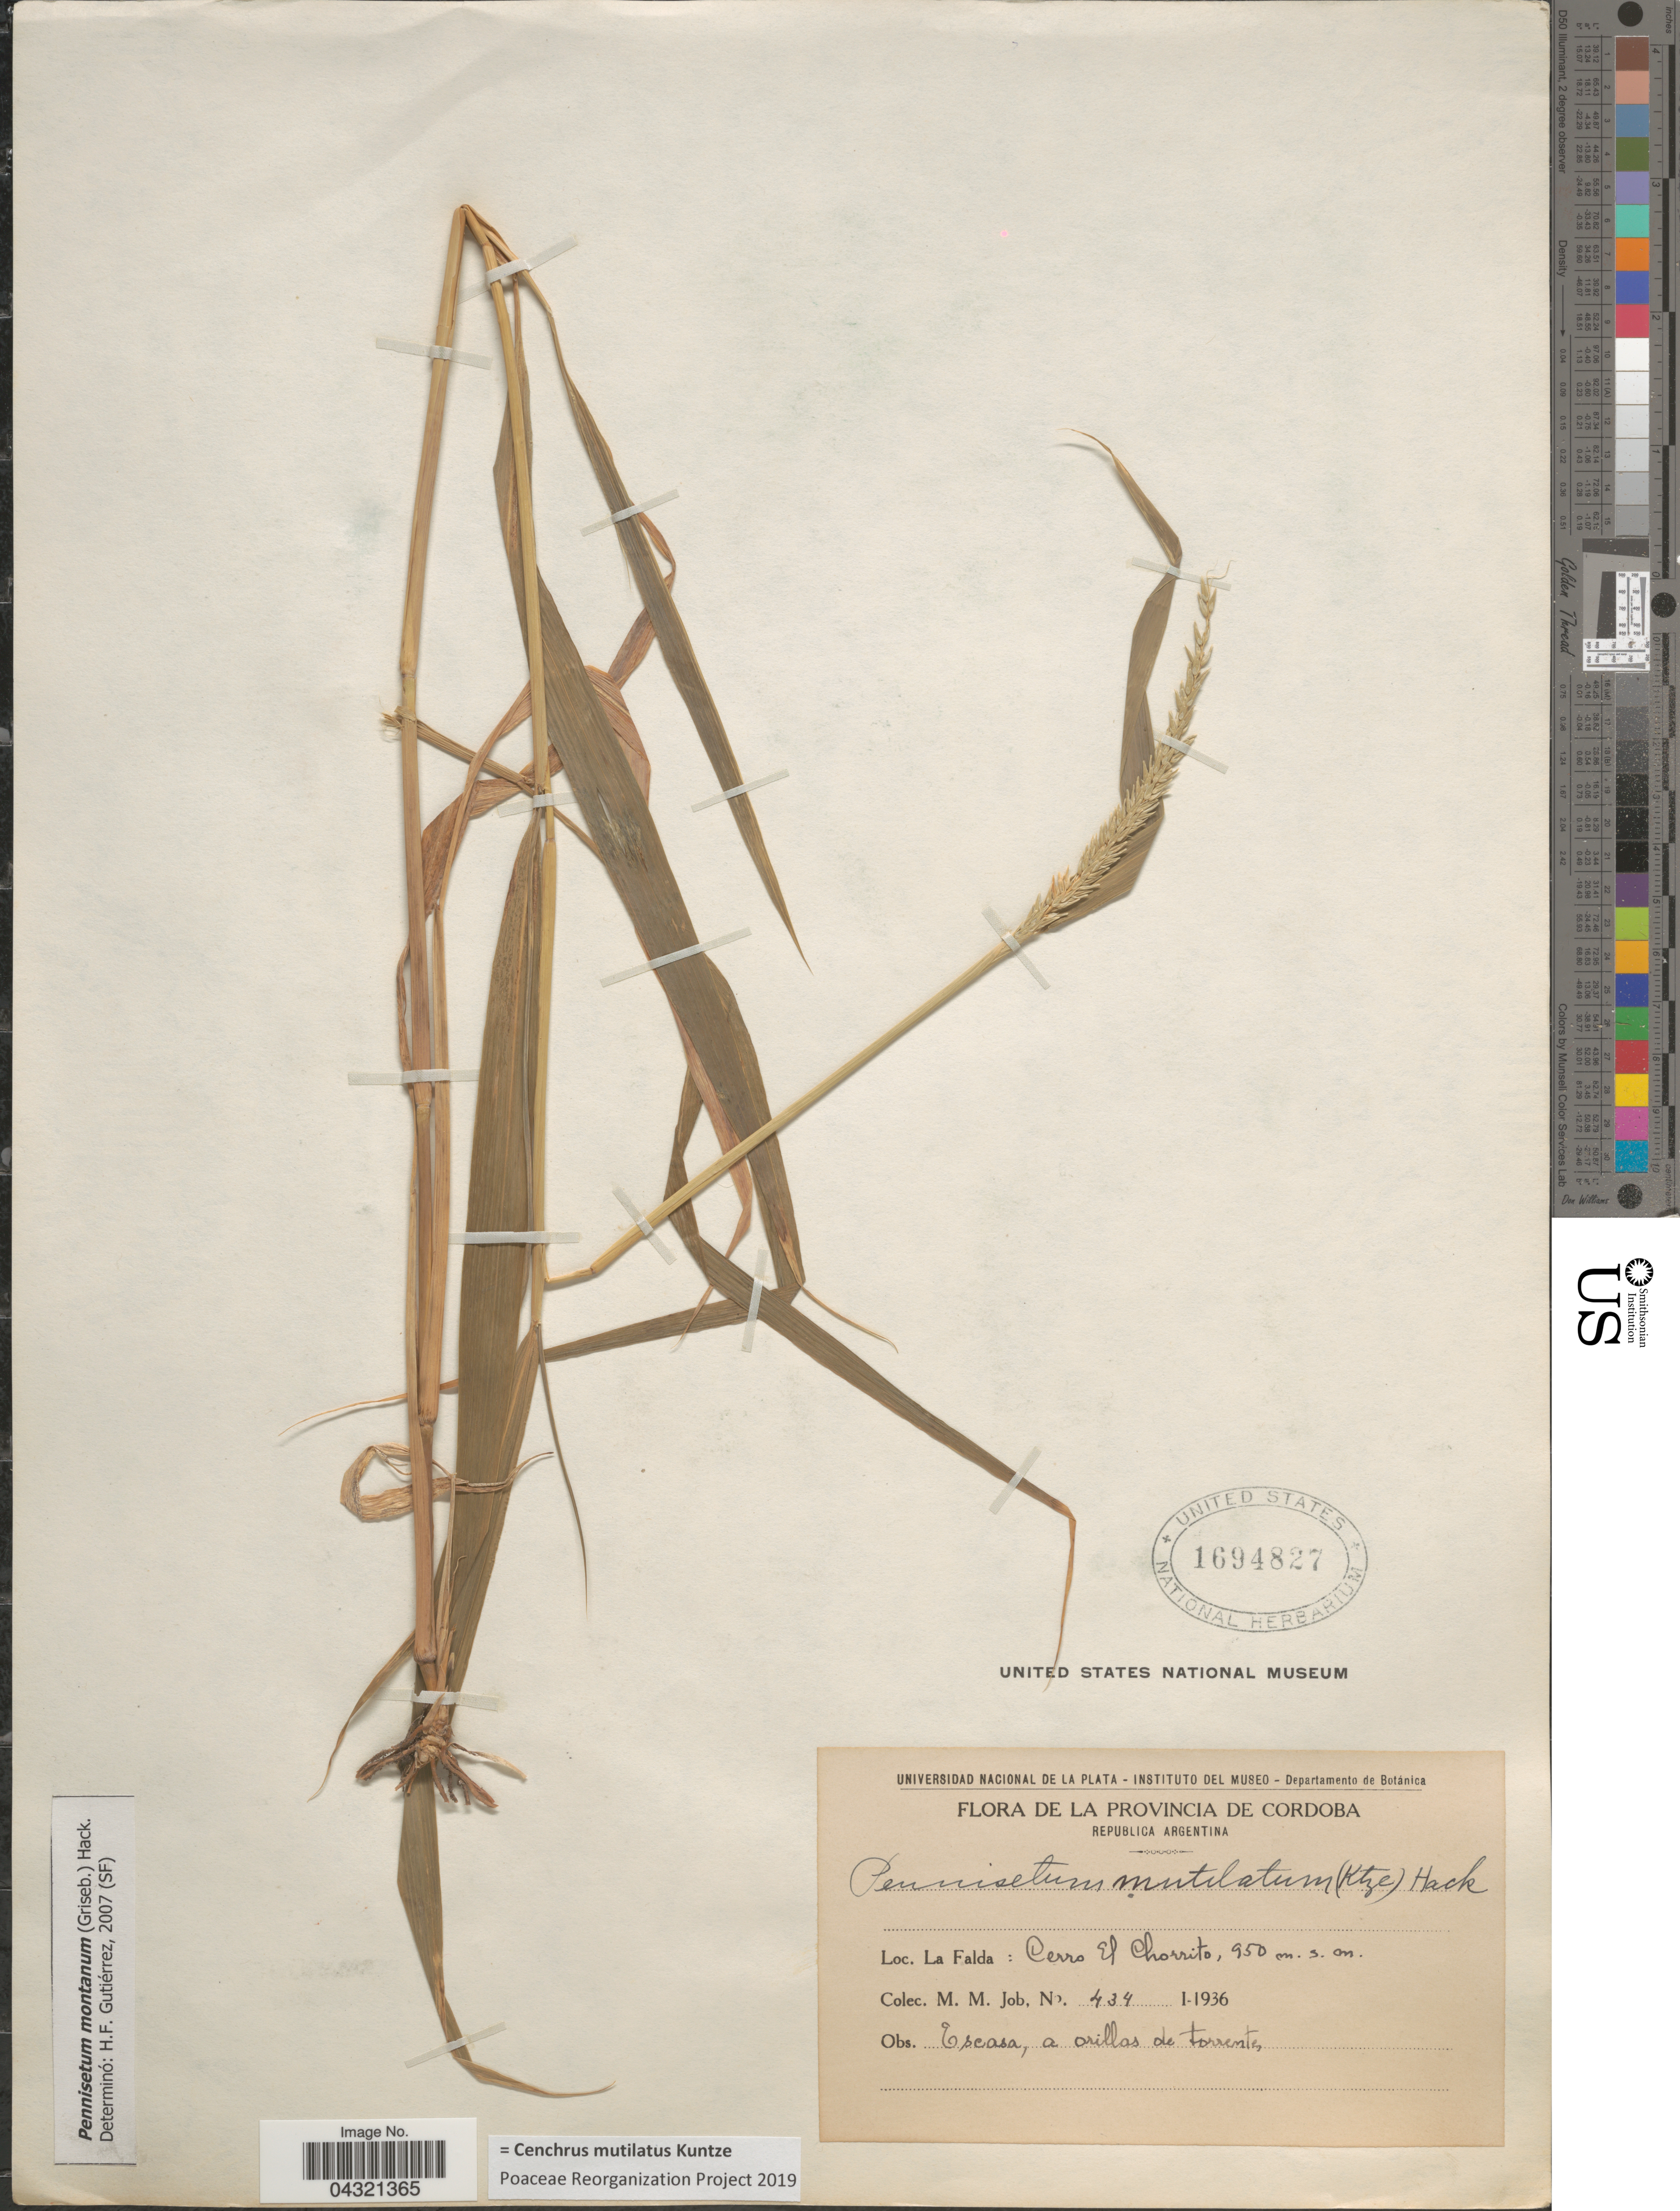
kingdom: Plantae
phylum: Tracheophyta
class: Liliopsida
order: Poales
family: Poaceae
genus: Cenchrus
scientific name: Cenchrus mutilatus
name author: Kuntze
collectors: M. Job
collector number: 434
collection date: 1936-01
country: Argentina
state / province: Cordoba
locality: La Falda: Cerro El Chorrito.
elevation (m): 950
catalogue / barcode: US 1694827